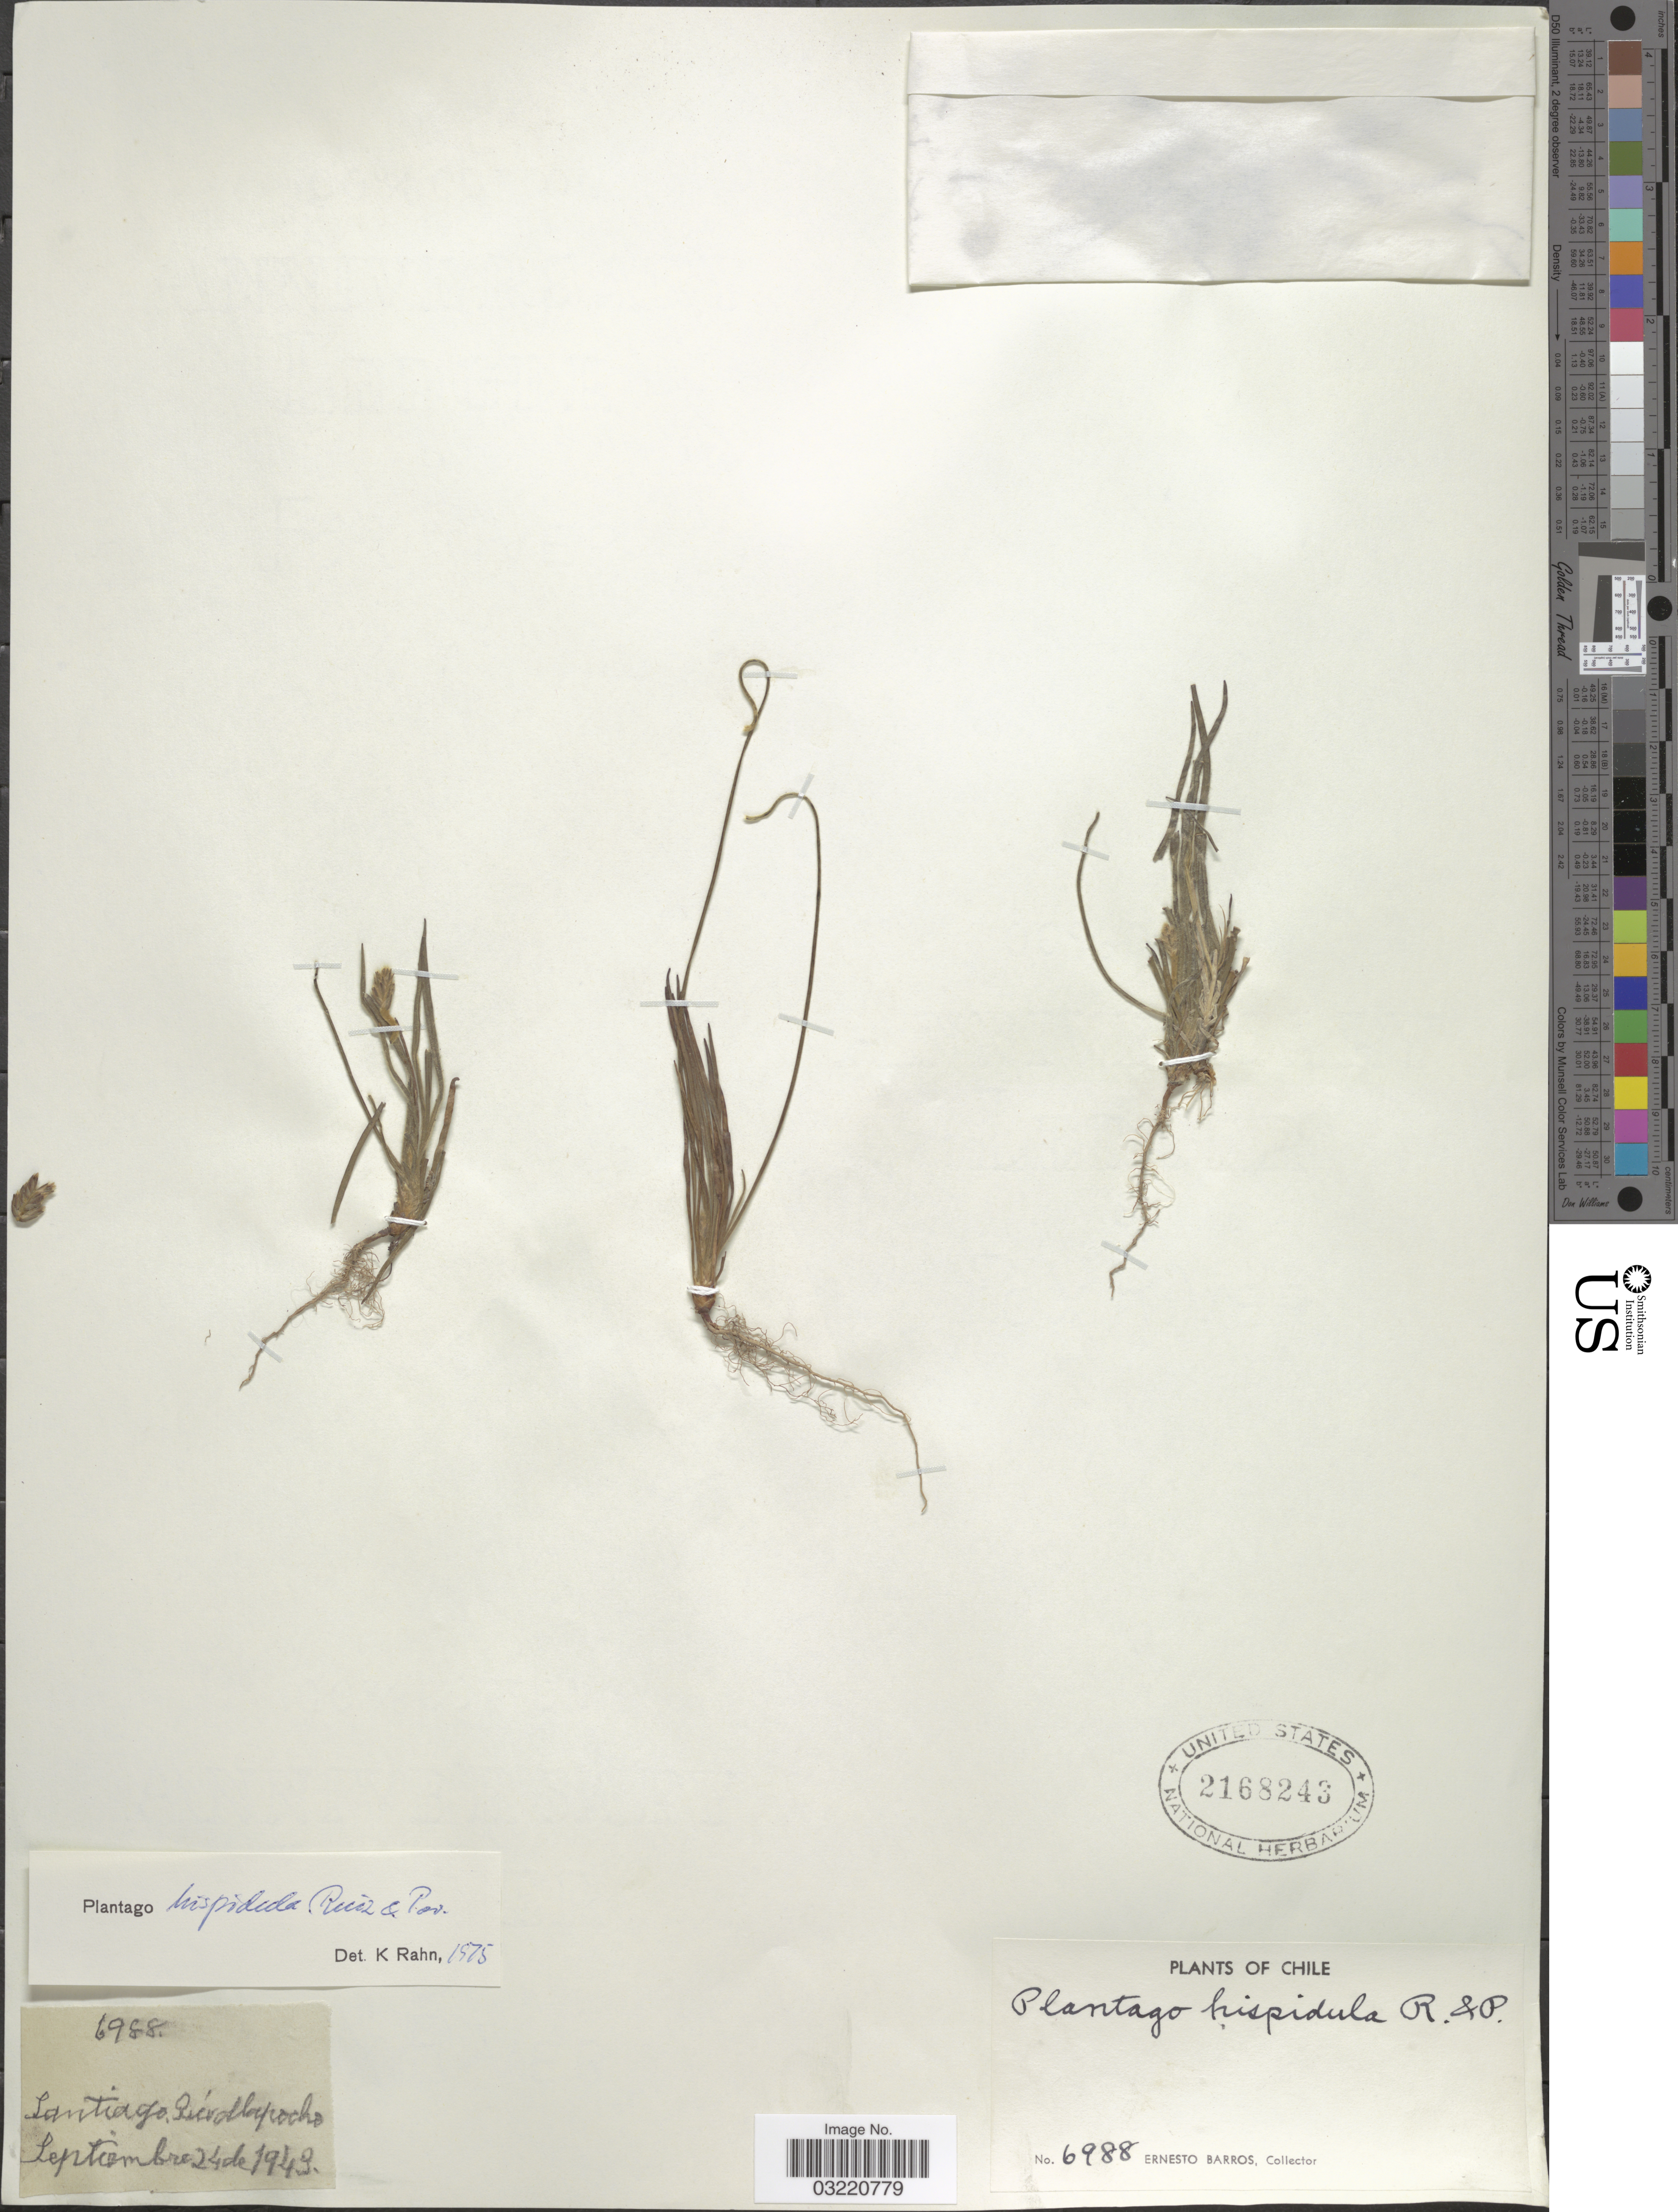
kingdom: Plantae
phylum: Tracheophyta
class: Magnoliopsida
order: Lamiales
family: Plantaginaceae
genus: Plantago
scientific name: Plantago hispidula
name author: Ruiz & Pav.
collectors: E. Barros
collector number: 6988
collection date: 1943-09-24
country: Chile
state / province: Región Metropolitana (RM)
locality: Santiago. Rio Mapocho.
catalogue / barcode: US 2168243